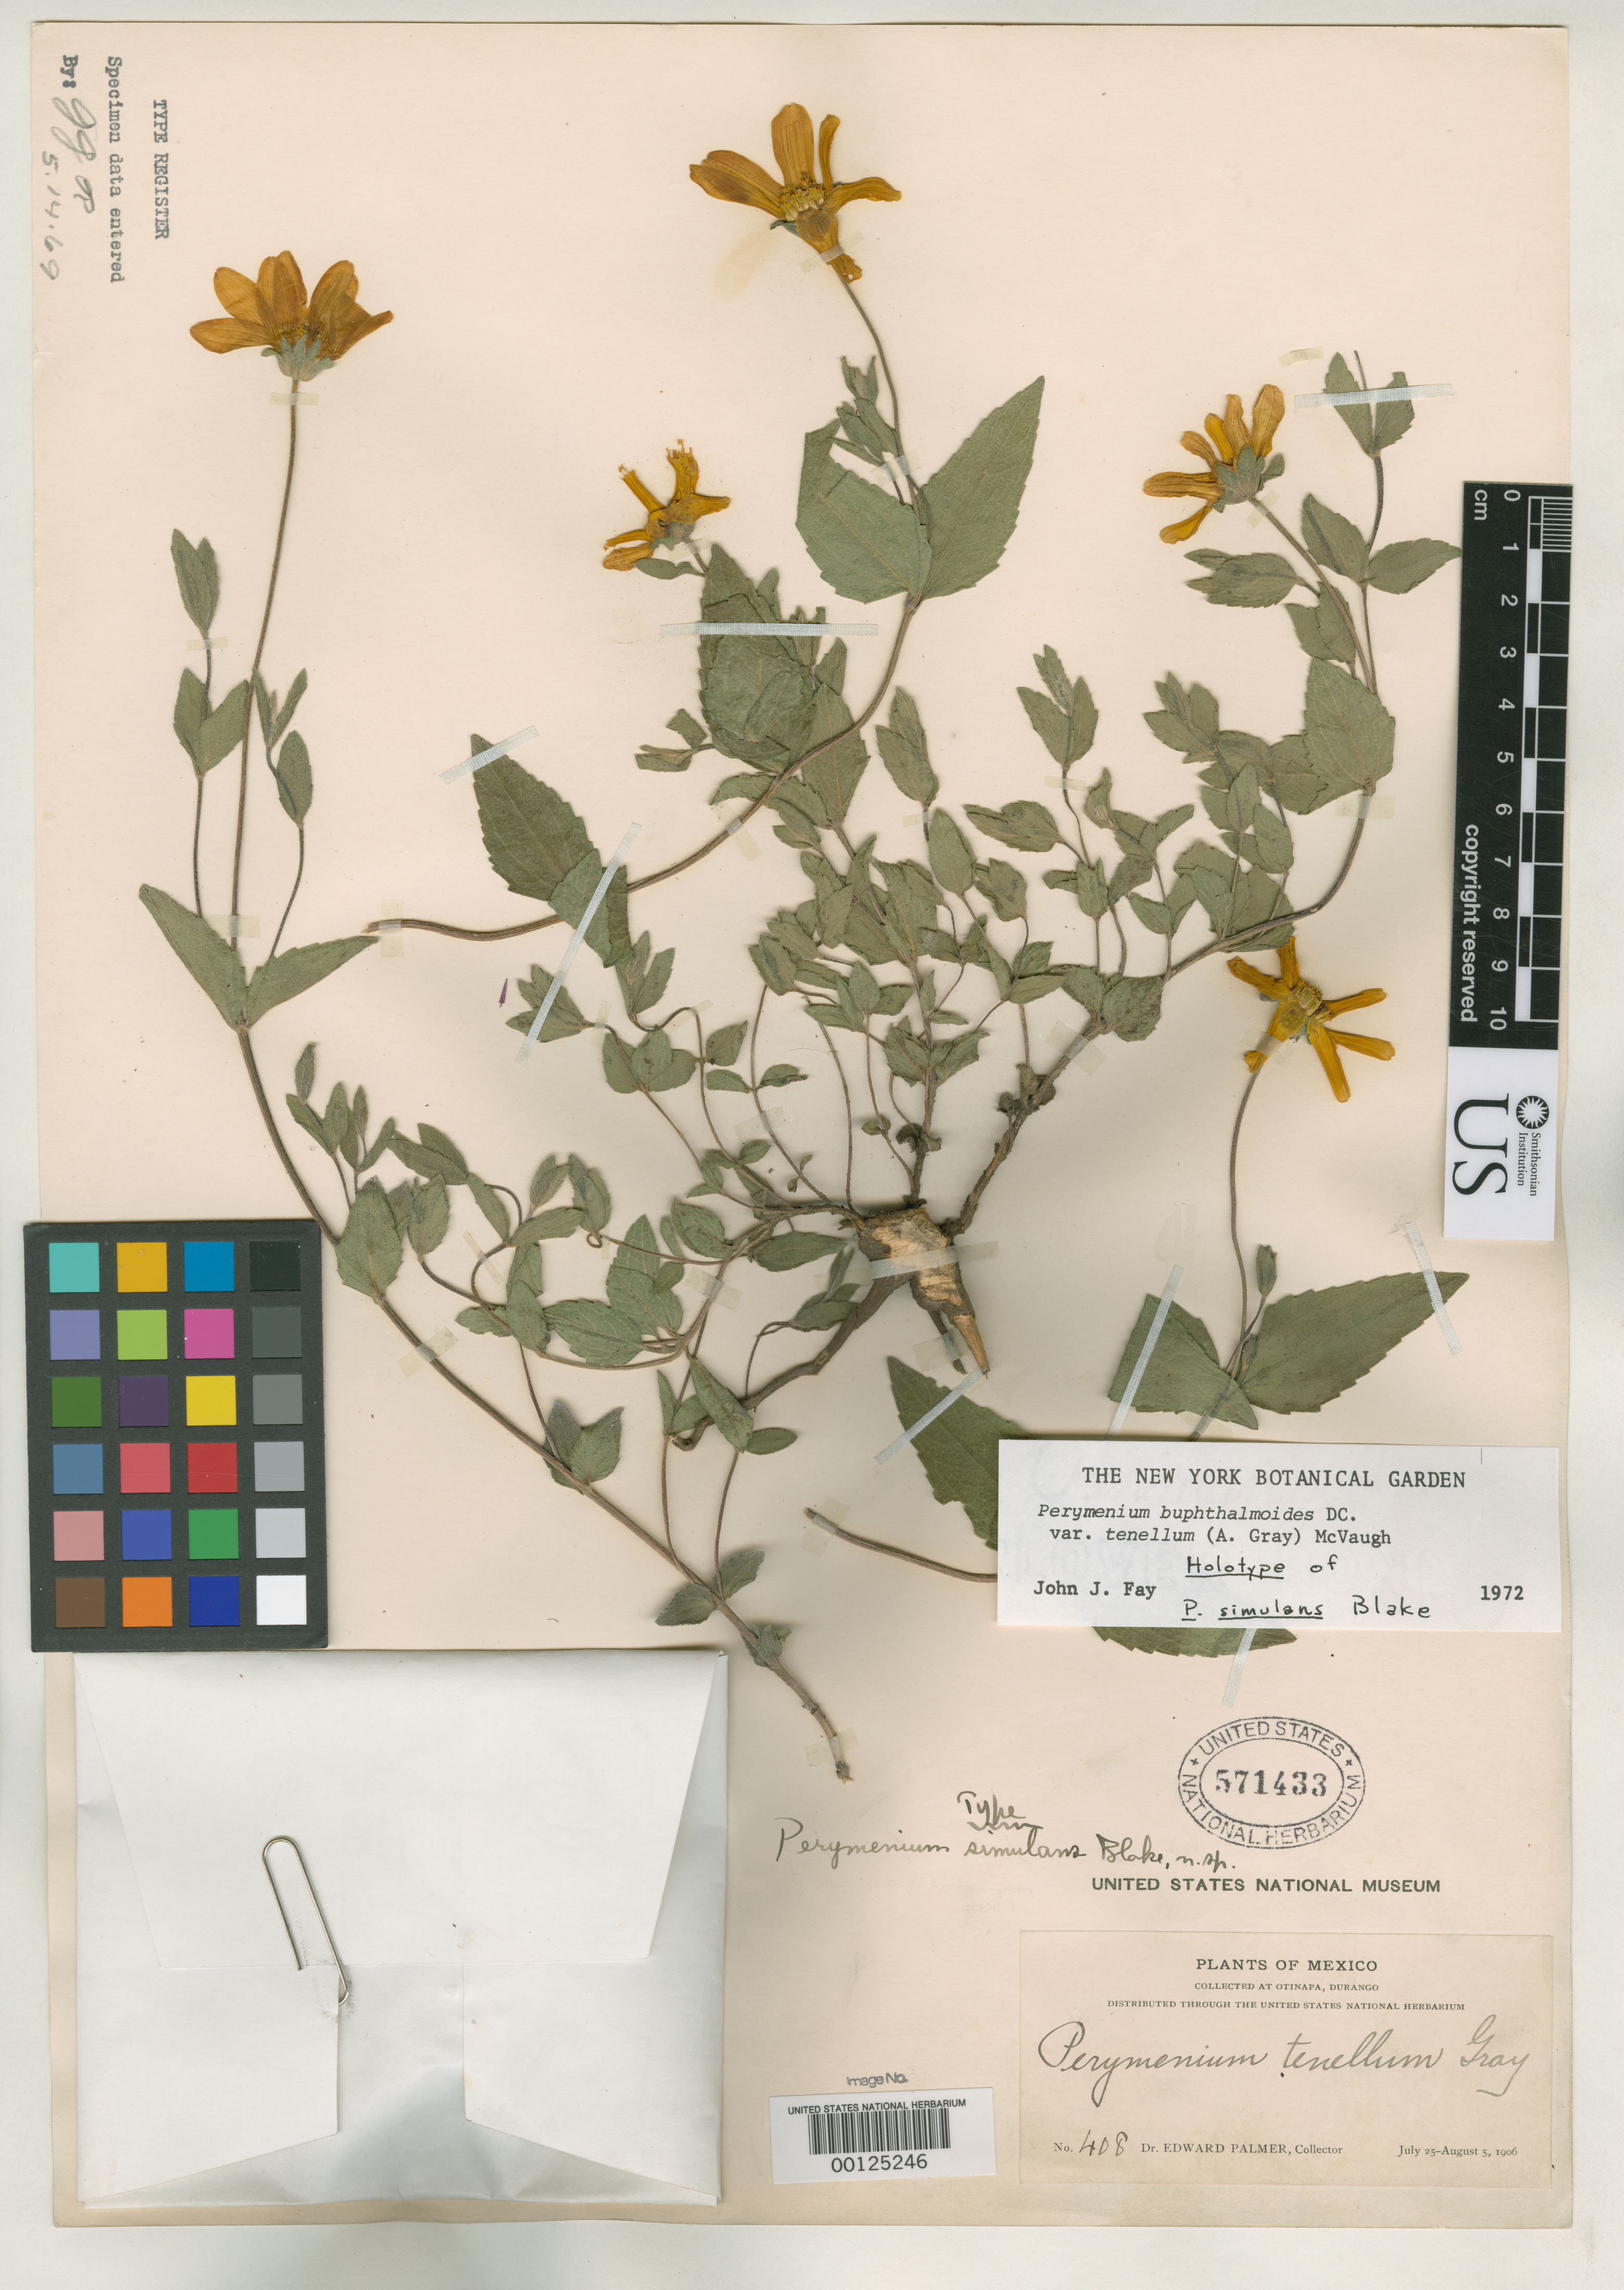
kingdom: Plantae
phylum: Tracheophyta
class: Magnoliopsida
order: Asterales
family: Asteraceae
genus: Perymenium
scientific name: Perymenium simulans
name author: S.F. Blake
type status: Holotype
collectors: E. Palmer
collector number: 408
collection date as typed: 25 Jul 1906 to 05 Aug 1906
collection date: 1906-07-25/1906-08-05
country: Mexico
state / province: Durango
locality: Otinapa.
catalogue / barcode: US 571433